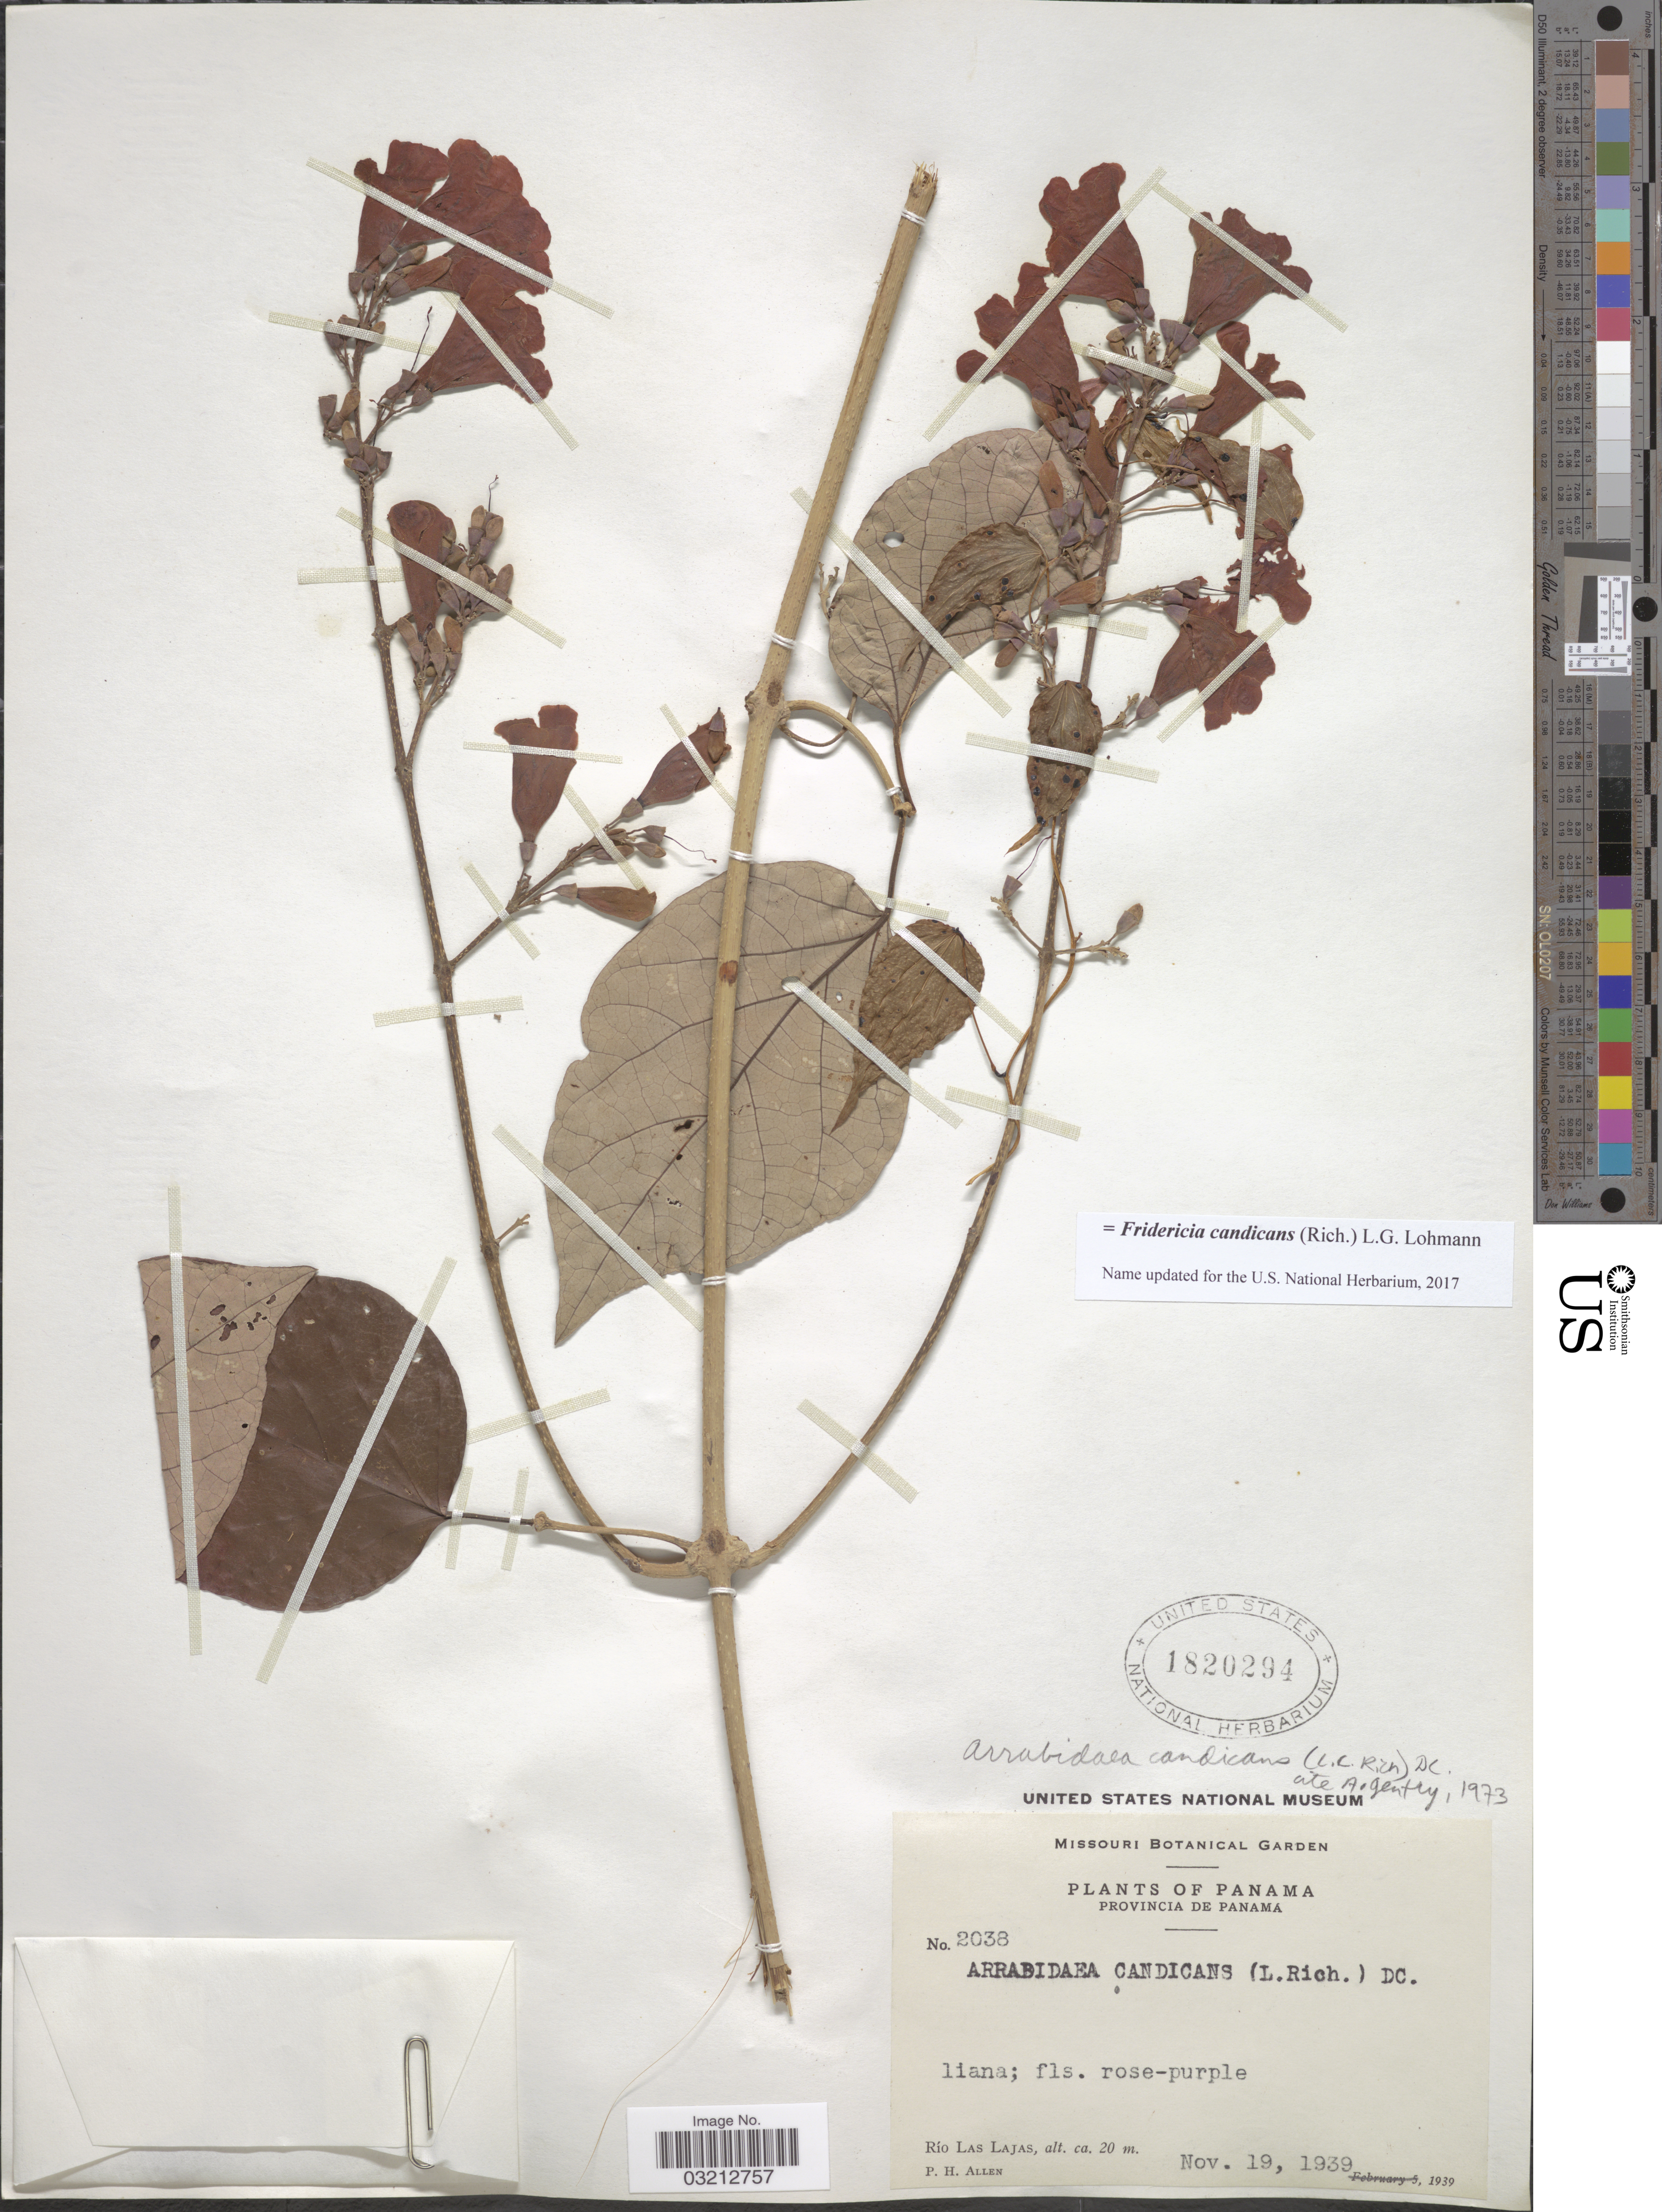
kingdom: Plantae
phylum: Tracheophyta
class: Magnoliopsida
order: Lamiales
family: Bignoniaceae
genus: Fridericia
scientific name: Fridericia candicans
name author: (Rich.) L.G. Lohmann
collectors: P. H. Allen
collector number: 2038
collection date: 1939-11-19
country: Panama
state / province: Panamá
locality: Río Las Lajas.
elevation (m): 20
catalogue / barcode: US 1820294